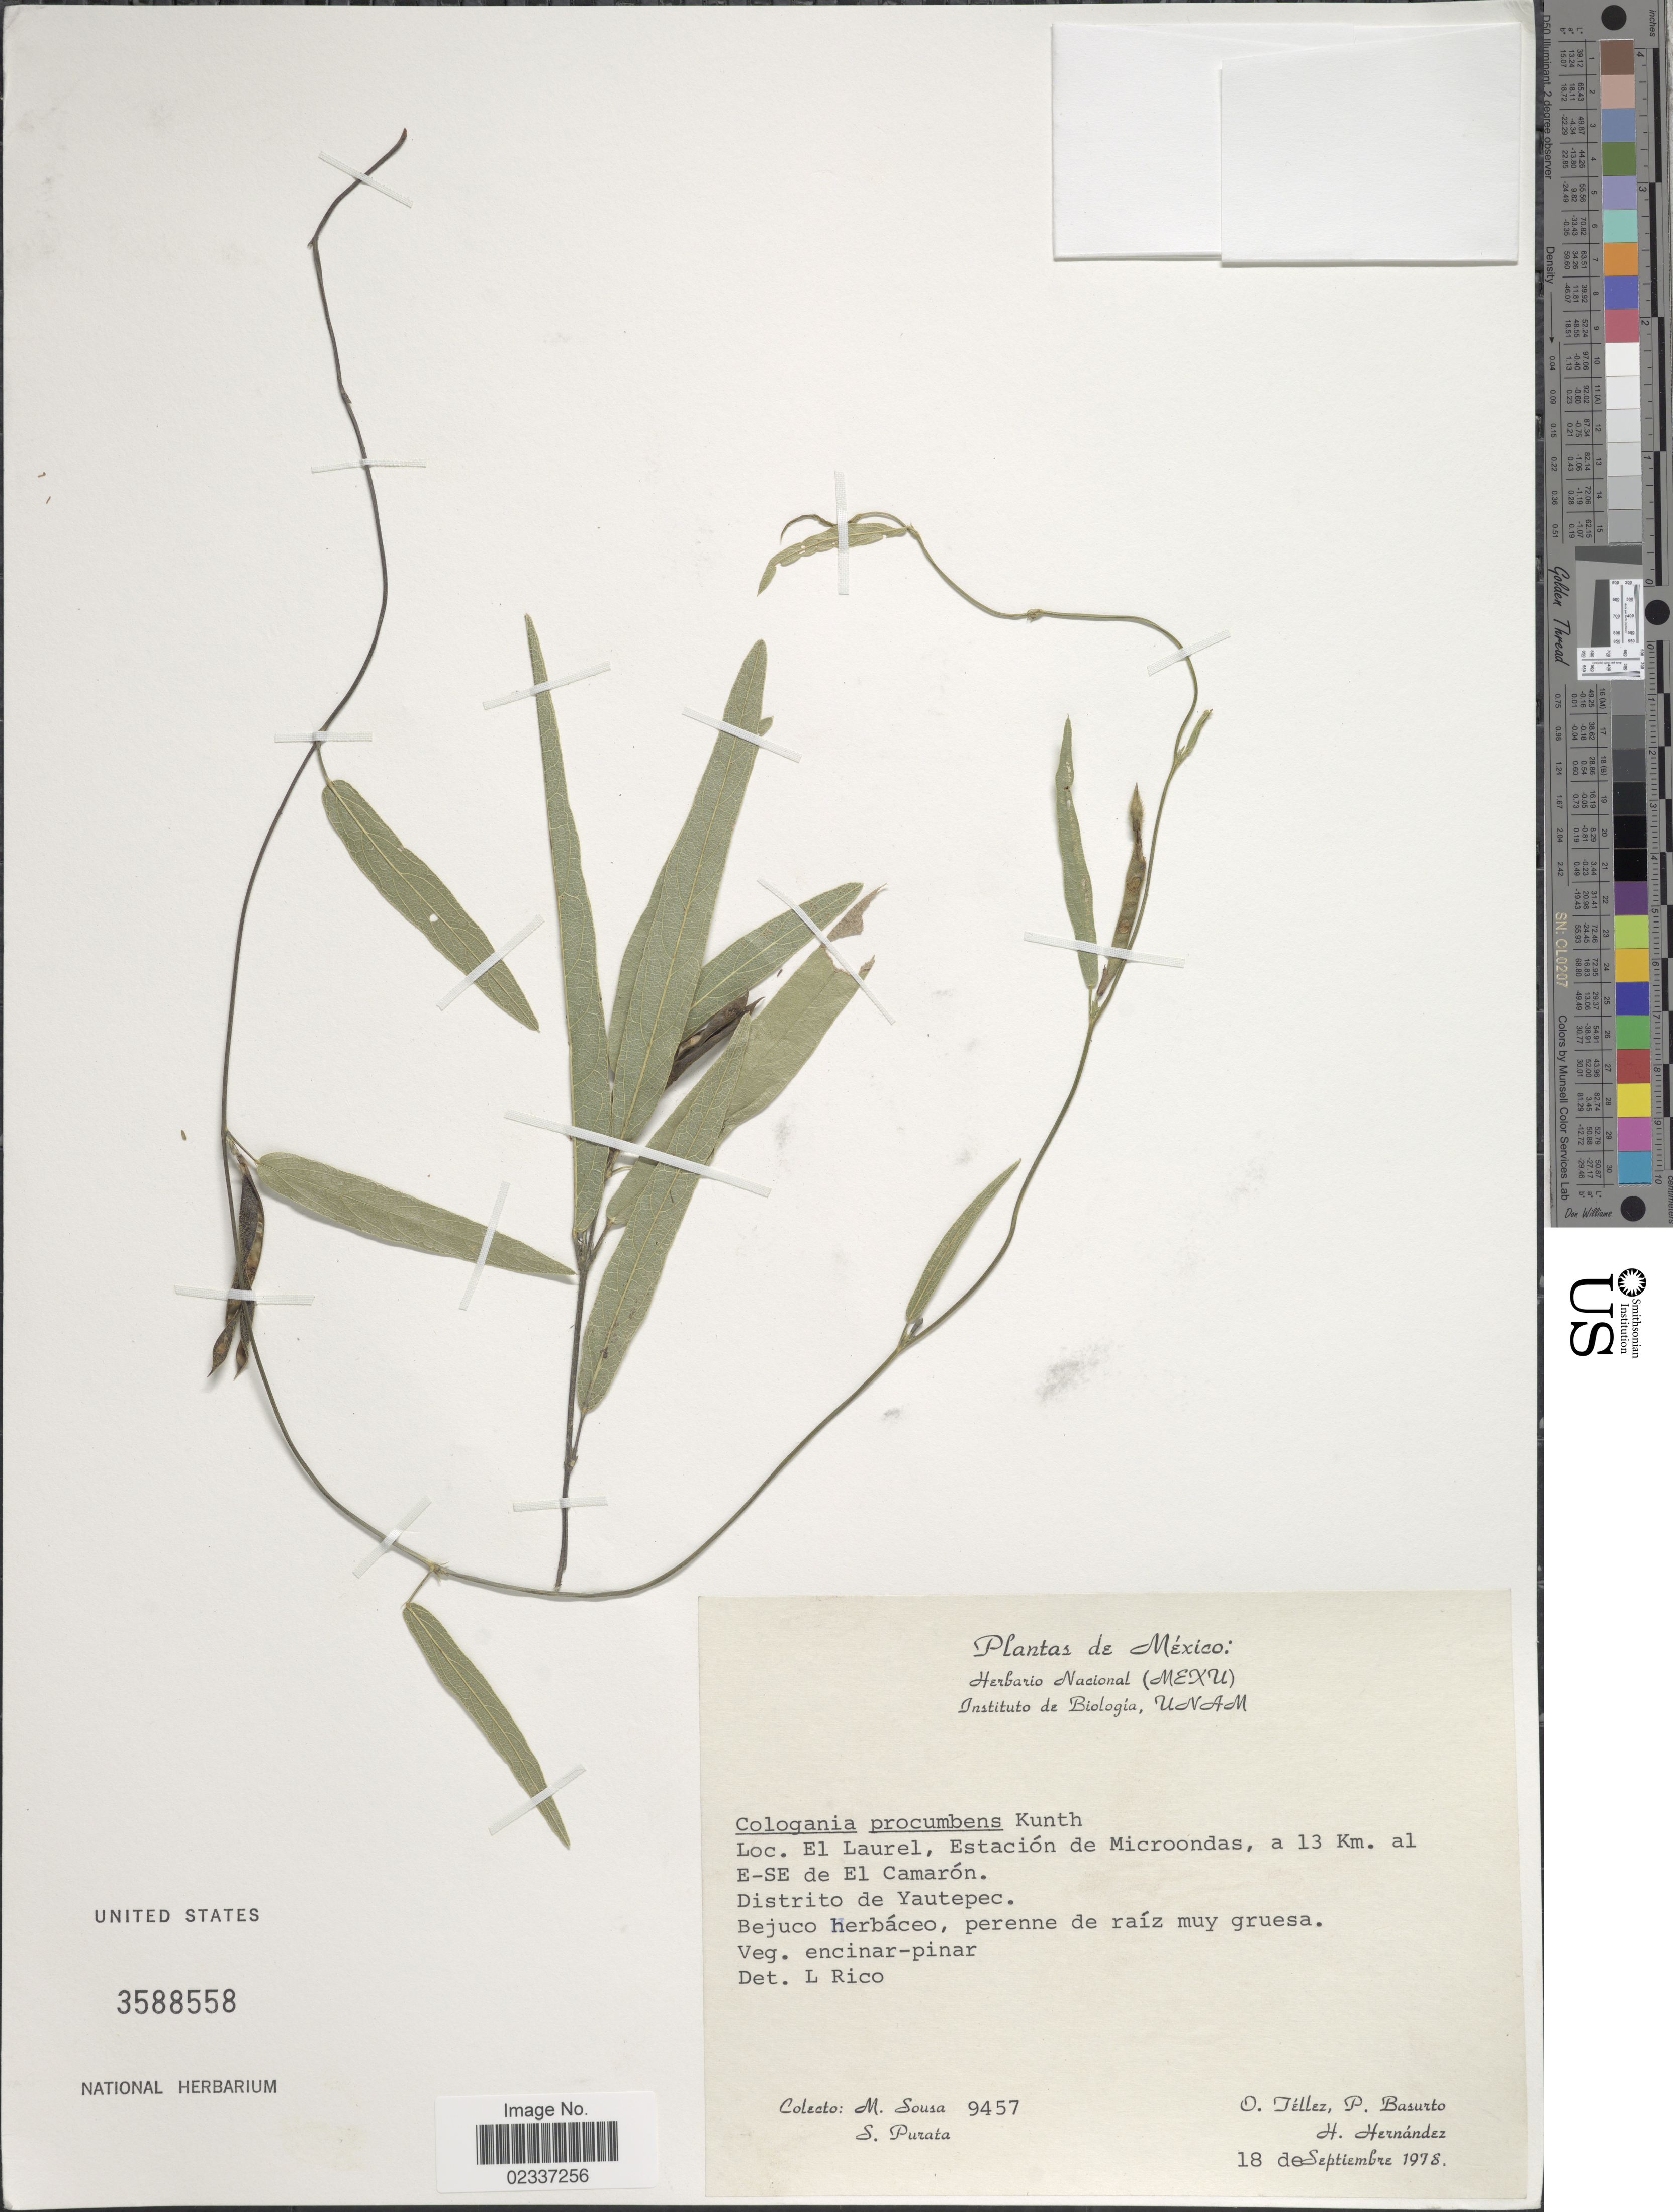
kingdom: Plantae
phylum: Tracheophyta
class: Magnoliopsida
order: Fabales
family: Fabaceae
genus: Cologania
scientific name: Cologania procumbens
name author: Kunth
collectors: M. Pena de Sousa, S. Purata, O. Tellez, P. Basurto & Hernández, H.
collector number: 9457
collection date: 1978-09-18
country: Mexico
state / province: México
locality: El laurel, Estación de Microondas, a 13 Km al E-SE de El Camerón. Distrito de Yautepec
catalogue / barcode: US 3588558